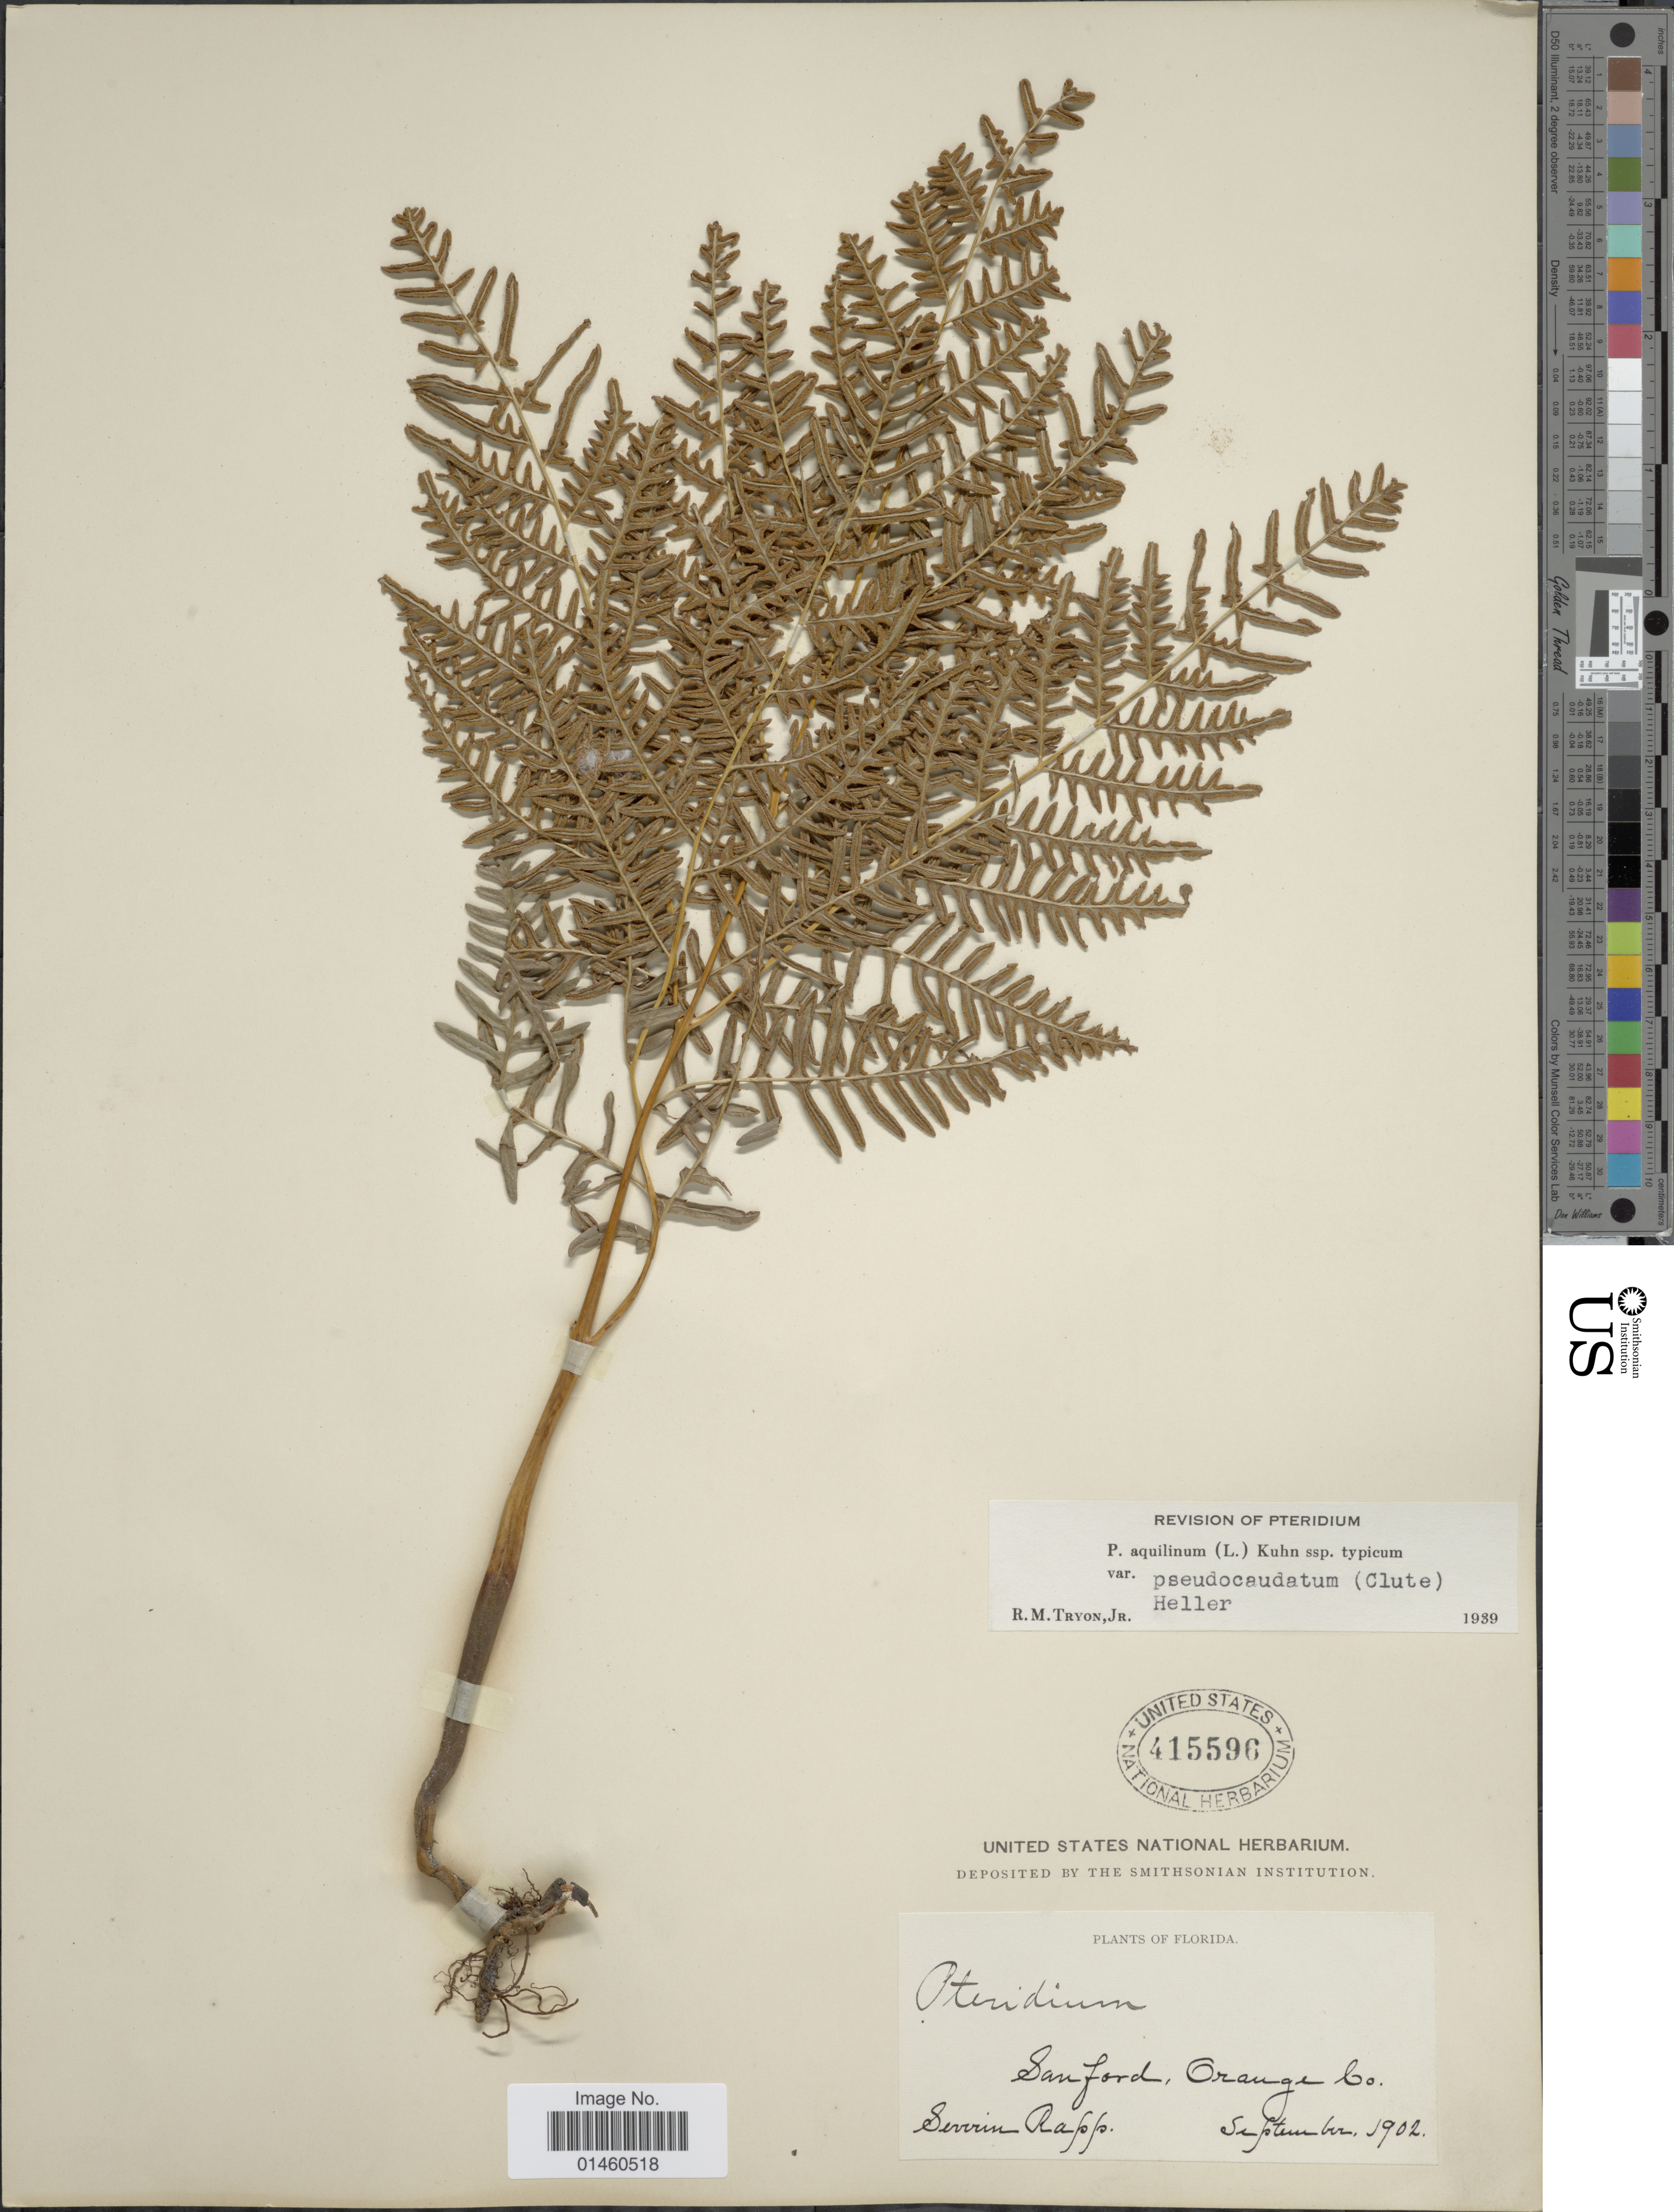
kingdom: Plantae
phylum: Tracheophyta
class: Polypodiopsida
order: Polypodiales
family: Dennstaedtiaceae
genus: Pteridium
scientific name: Pteridium aquilinum var. pseudocaudatum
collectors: S. Rapp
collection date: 1902-09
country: United States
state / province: Florida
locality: Sanford, Orange Co.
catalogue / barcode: US 415596